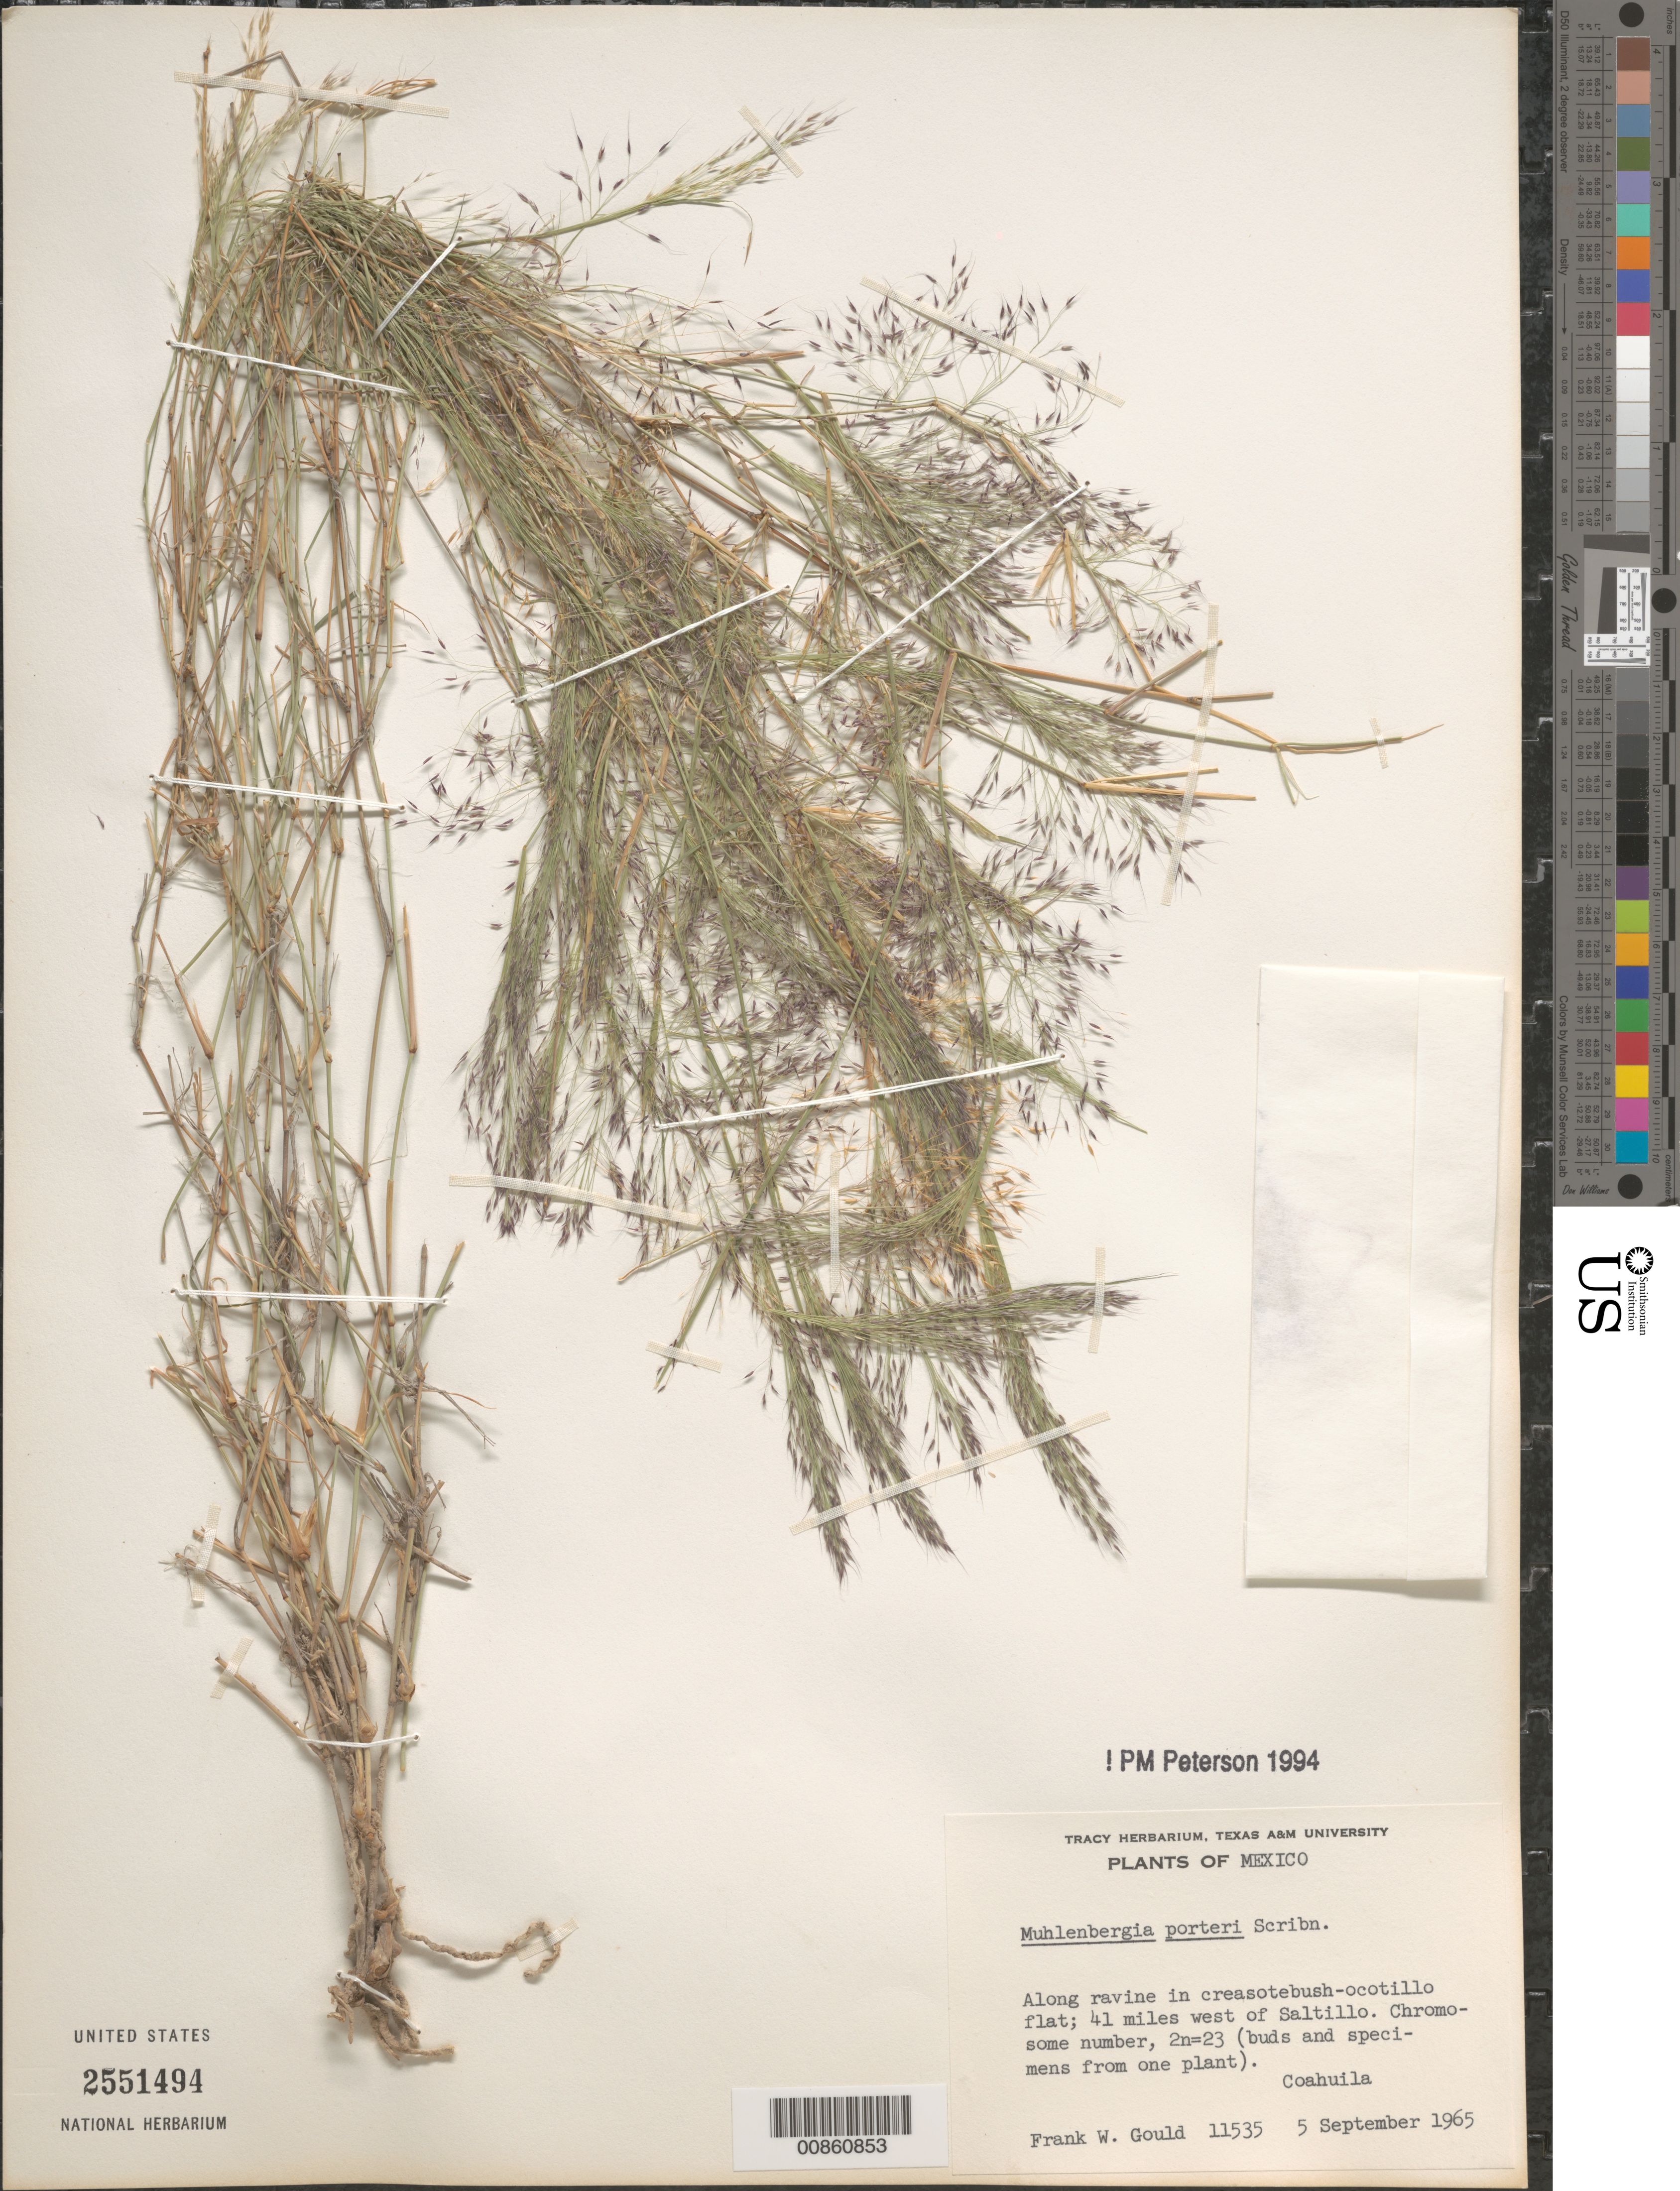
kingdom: Plantae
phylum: Tracheophyta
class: Liliopsida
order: Poales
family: Poaceae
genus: Muhlenbergia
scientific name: Muhlenbergia porteri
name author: Scribn. in W.J. Beal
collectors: F. W. Gould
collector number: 11535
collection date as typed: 05 Sep 1965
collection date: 1965-09-05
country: Mexico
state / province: Coahuila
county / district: General Cepeda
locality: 41 mi W of Saltillo, mpio. General Cepeda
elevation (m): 1700